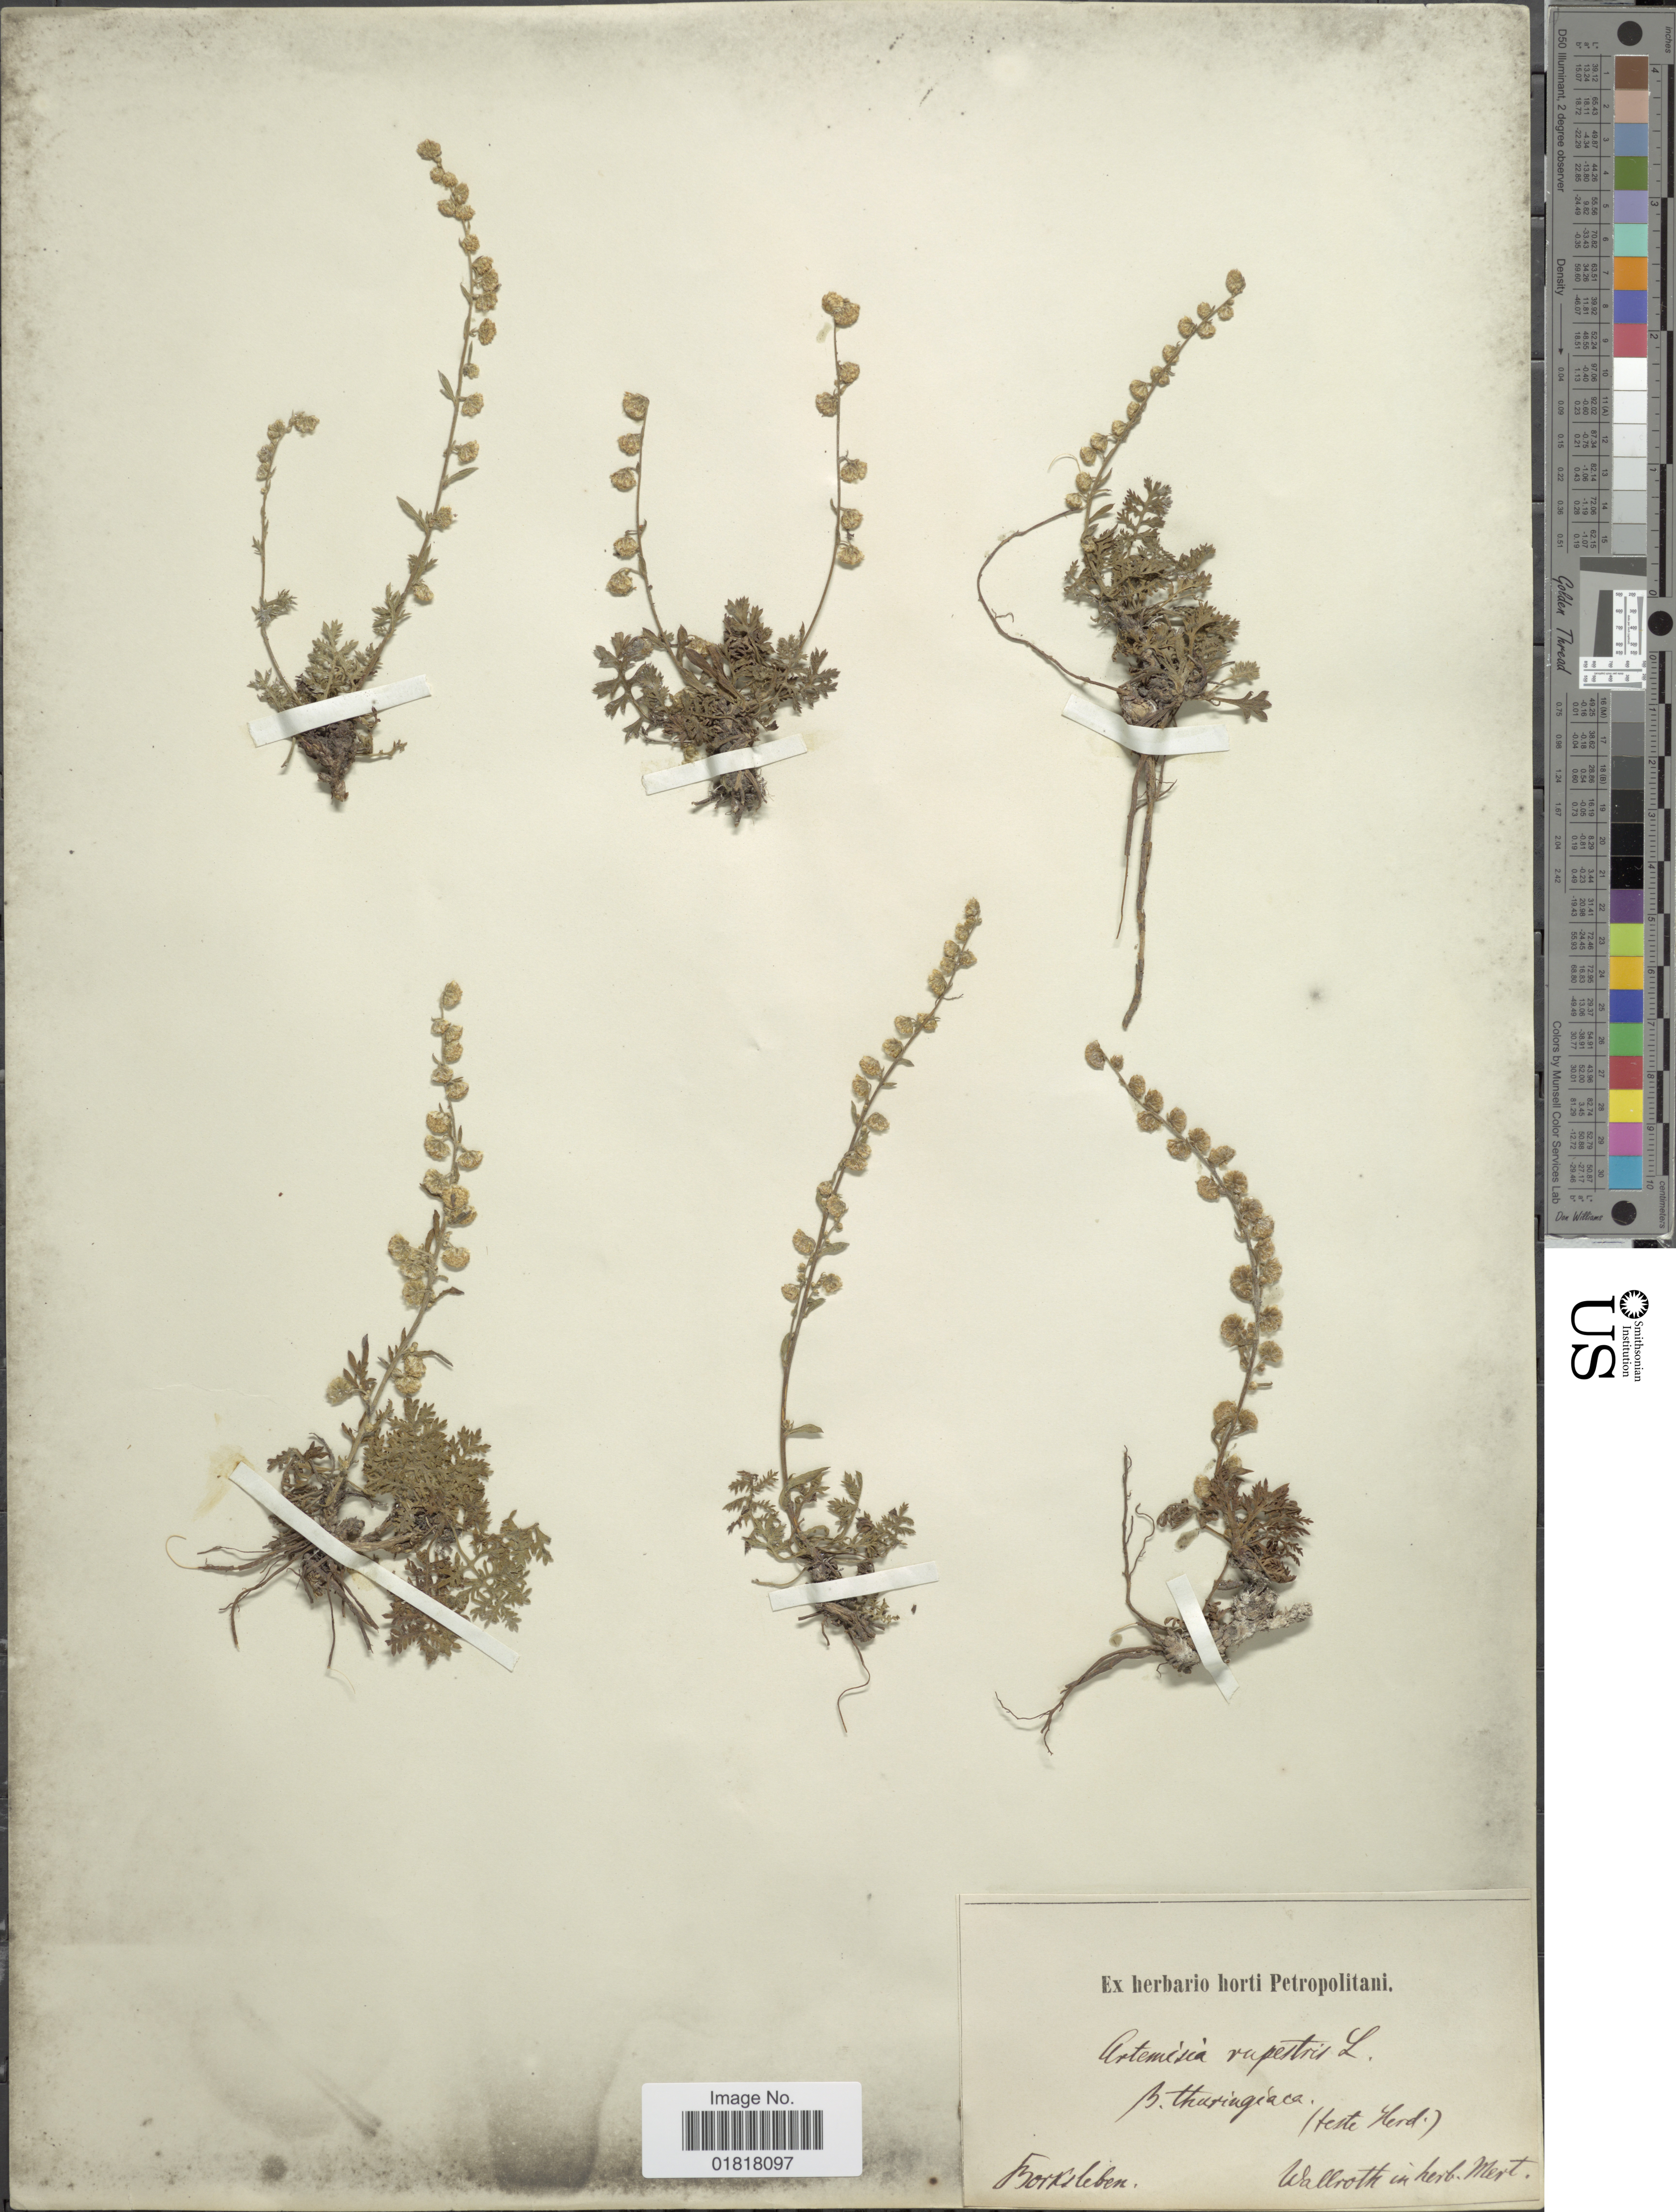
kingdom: Plantae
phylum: Tracheophyta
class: Magnoliopsida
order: Asterales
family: Asteraceae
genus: Artemisia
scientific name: Artemisia rupestris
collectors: -. Wallroth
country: Germany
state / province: Thuringia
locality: B. Thuringiaca, (tente Herd.), Borkeleben [unsure placement] [interpreted]